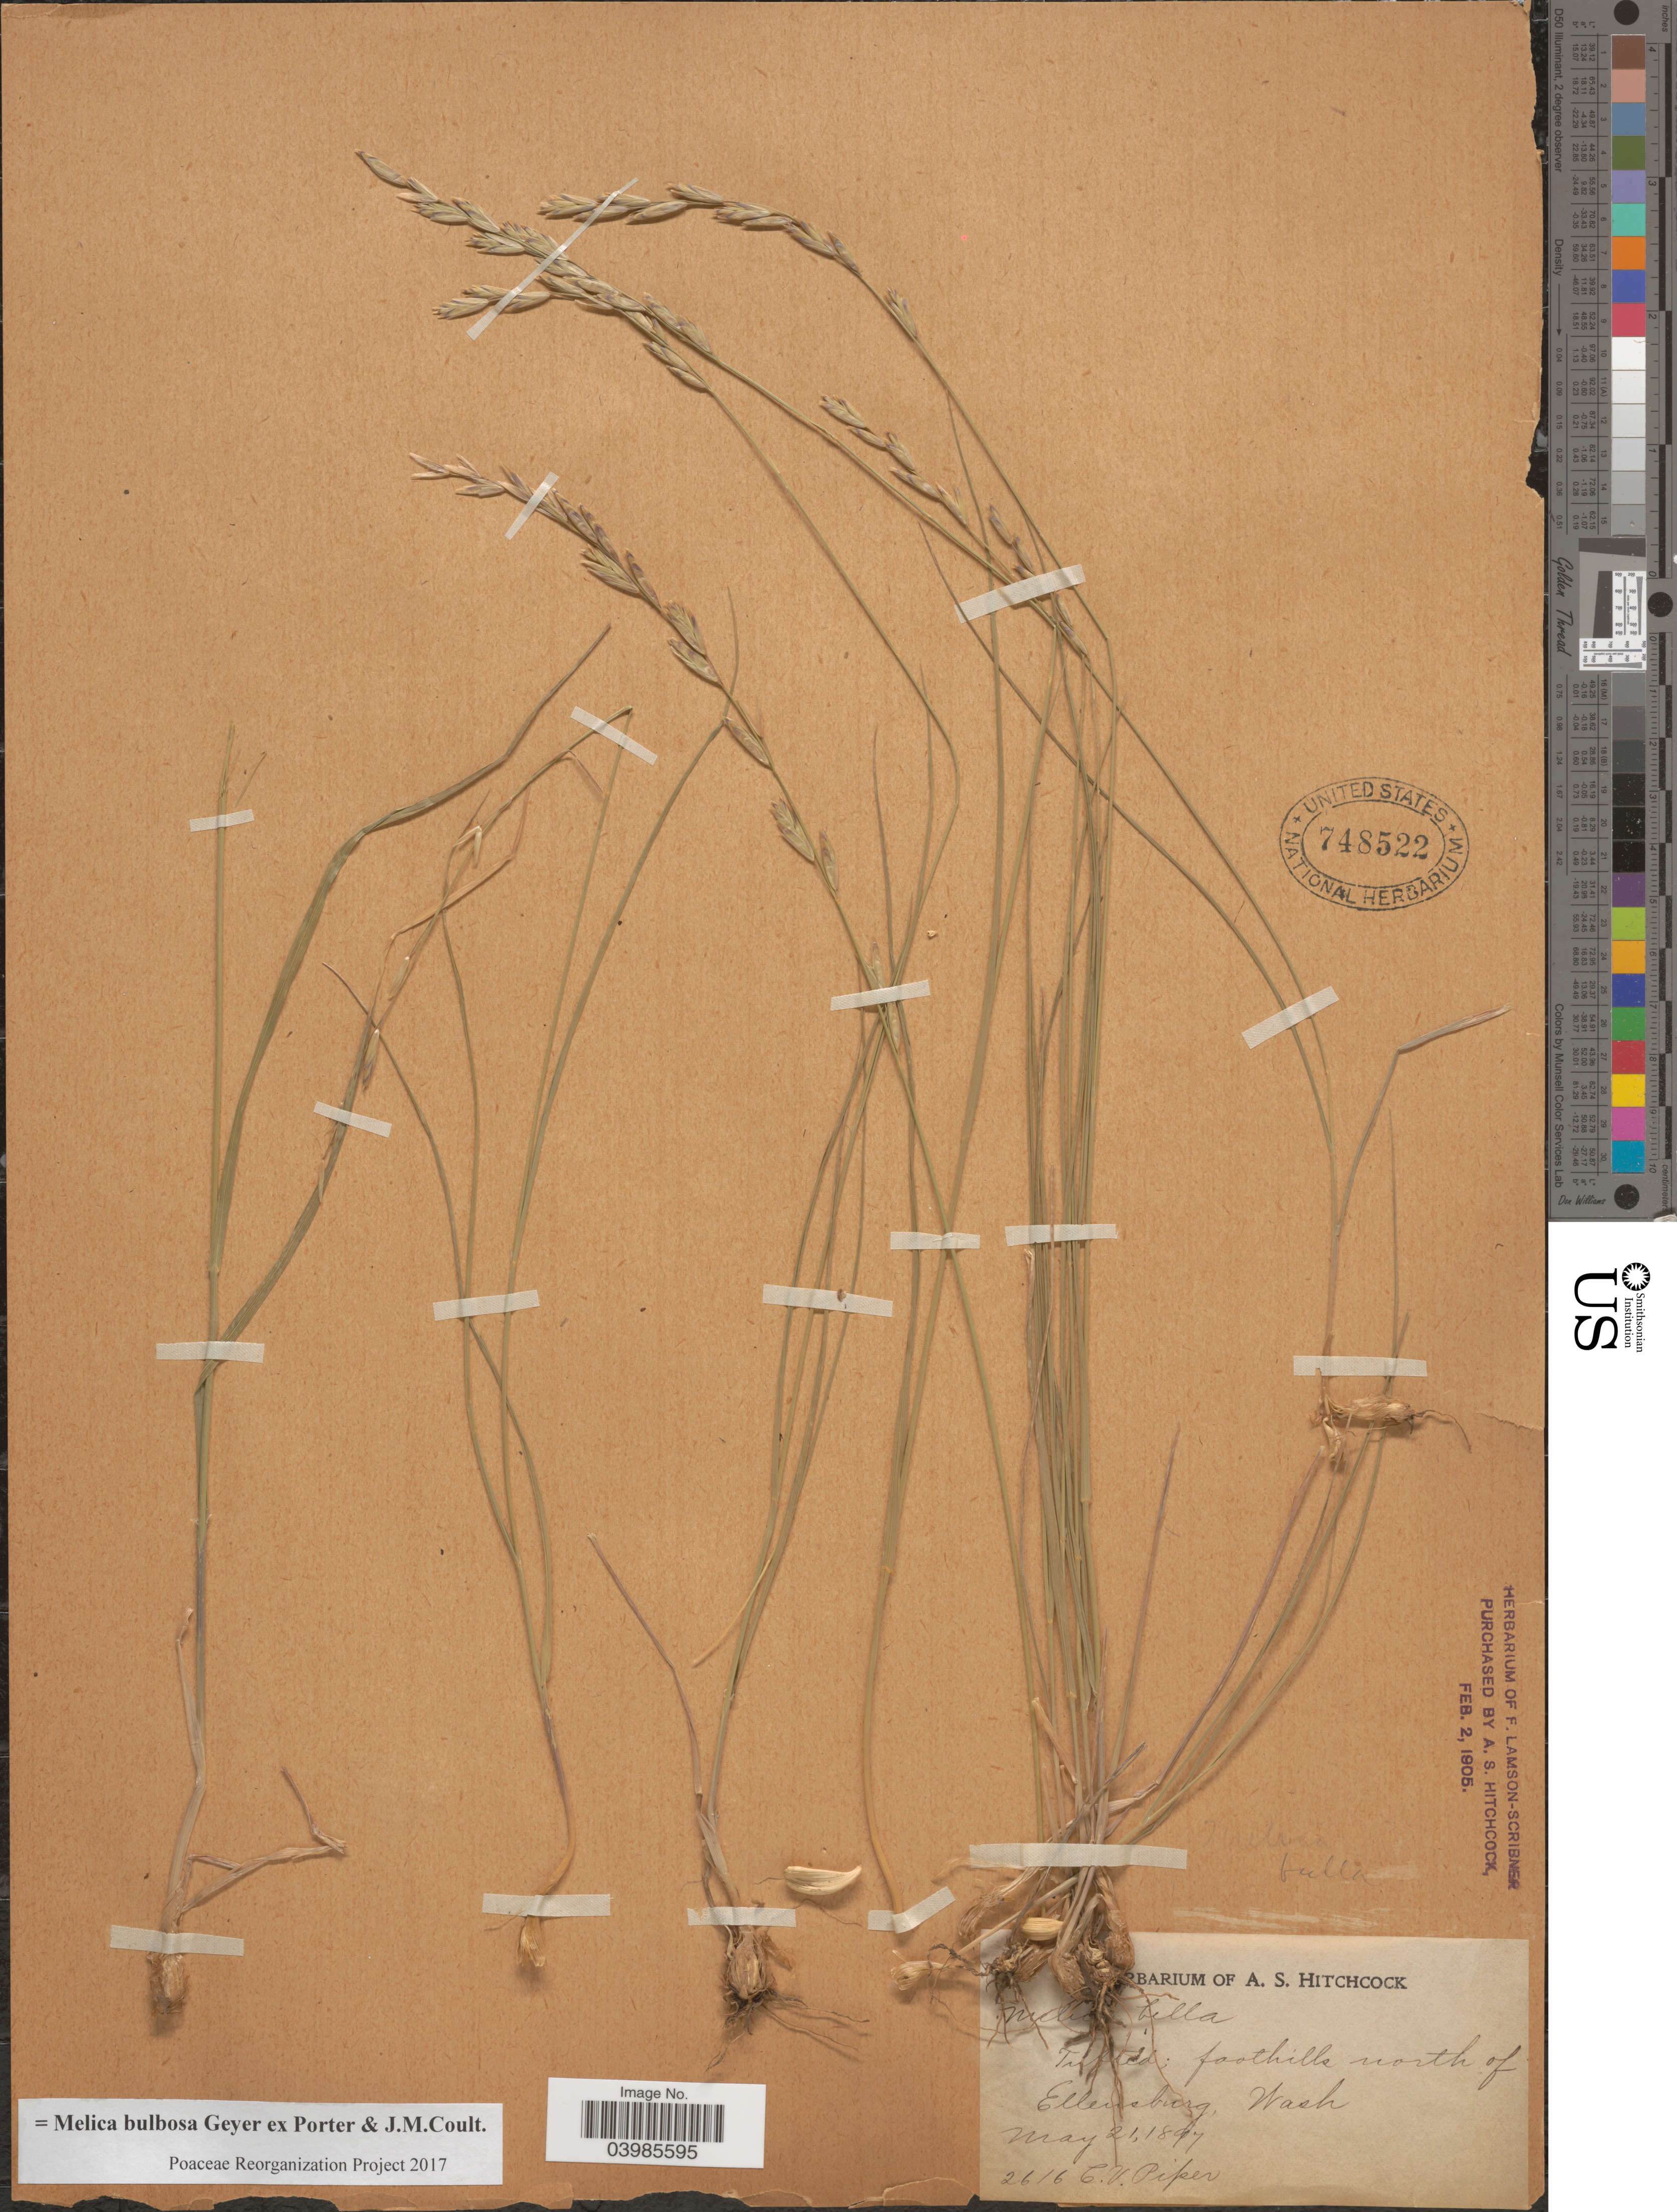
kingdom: Plantae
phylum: Tracheophyta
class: Liliopsida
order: Poales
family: Poaceae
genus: Melica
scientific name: Melica bulbosa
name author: Geyer ex Porter & J.M. Coult.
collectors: C. V. Piper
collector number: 2616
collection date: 1897-05-21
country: United States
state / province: Washington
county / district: Kittitas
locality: Foothills north of Ellensburg.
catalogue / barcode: US 748522